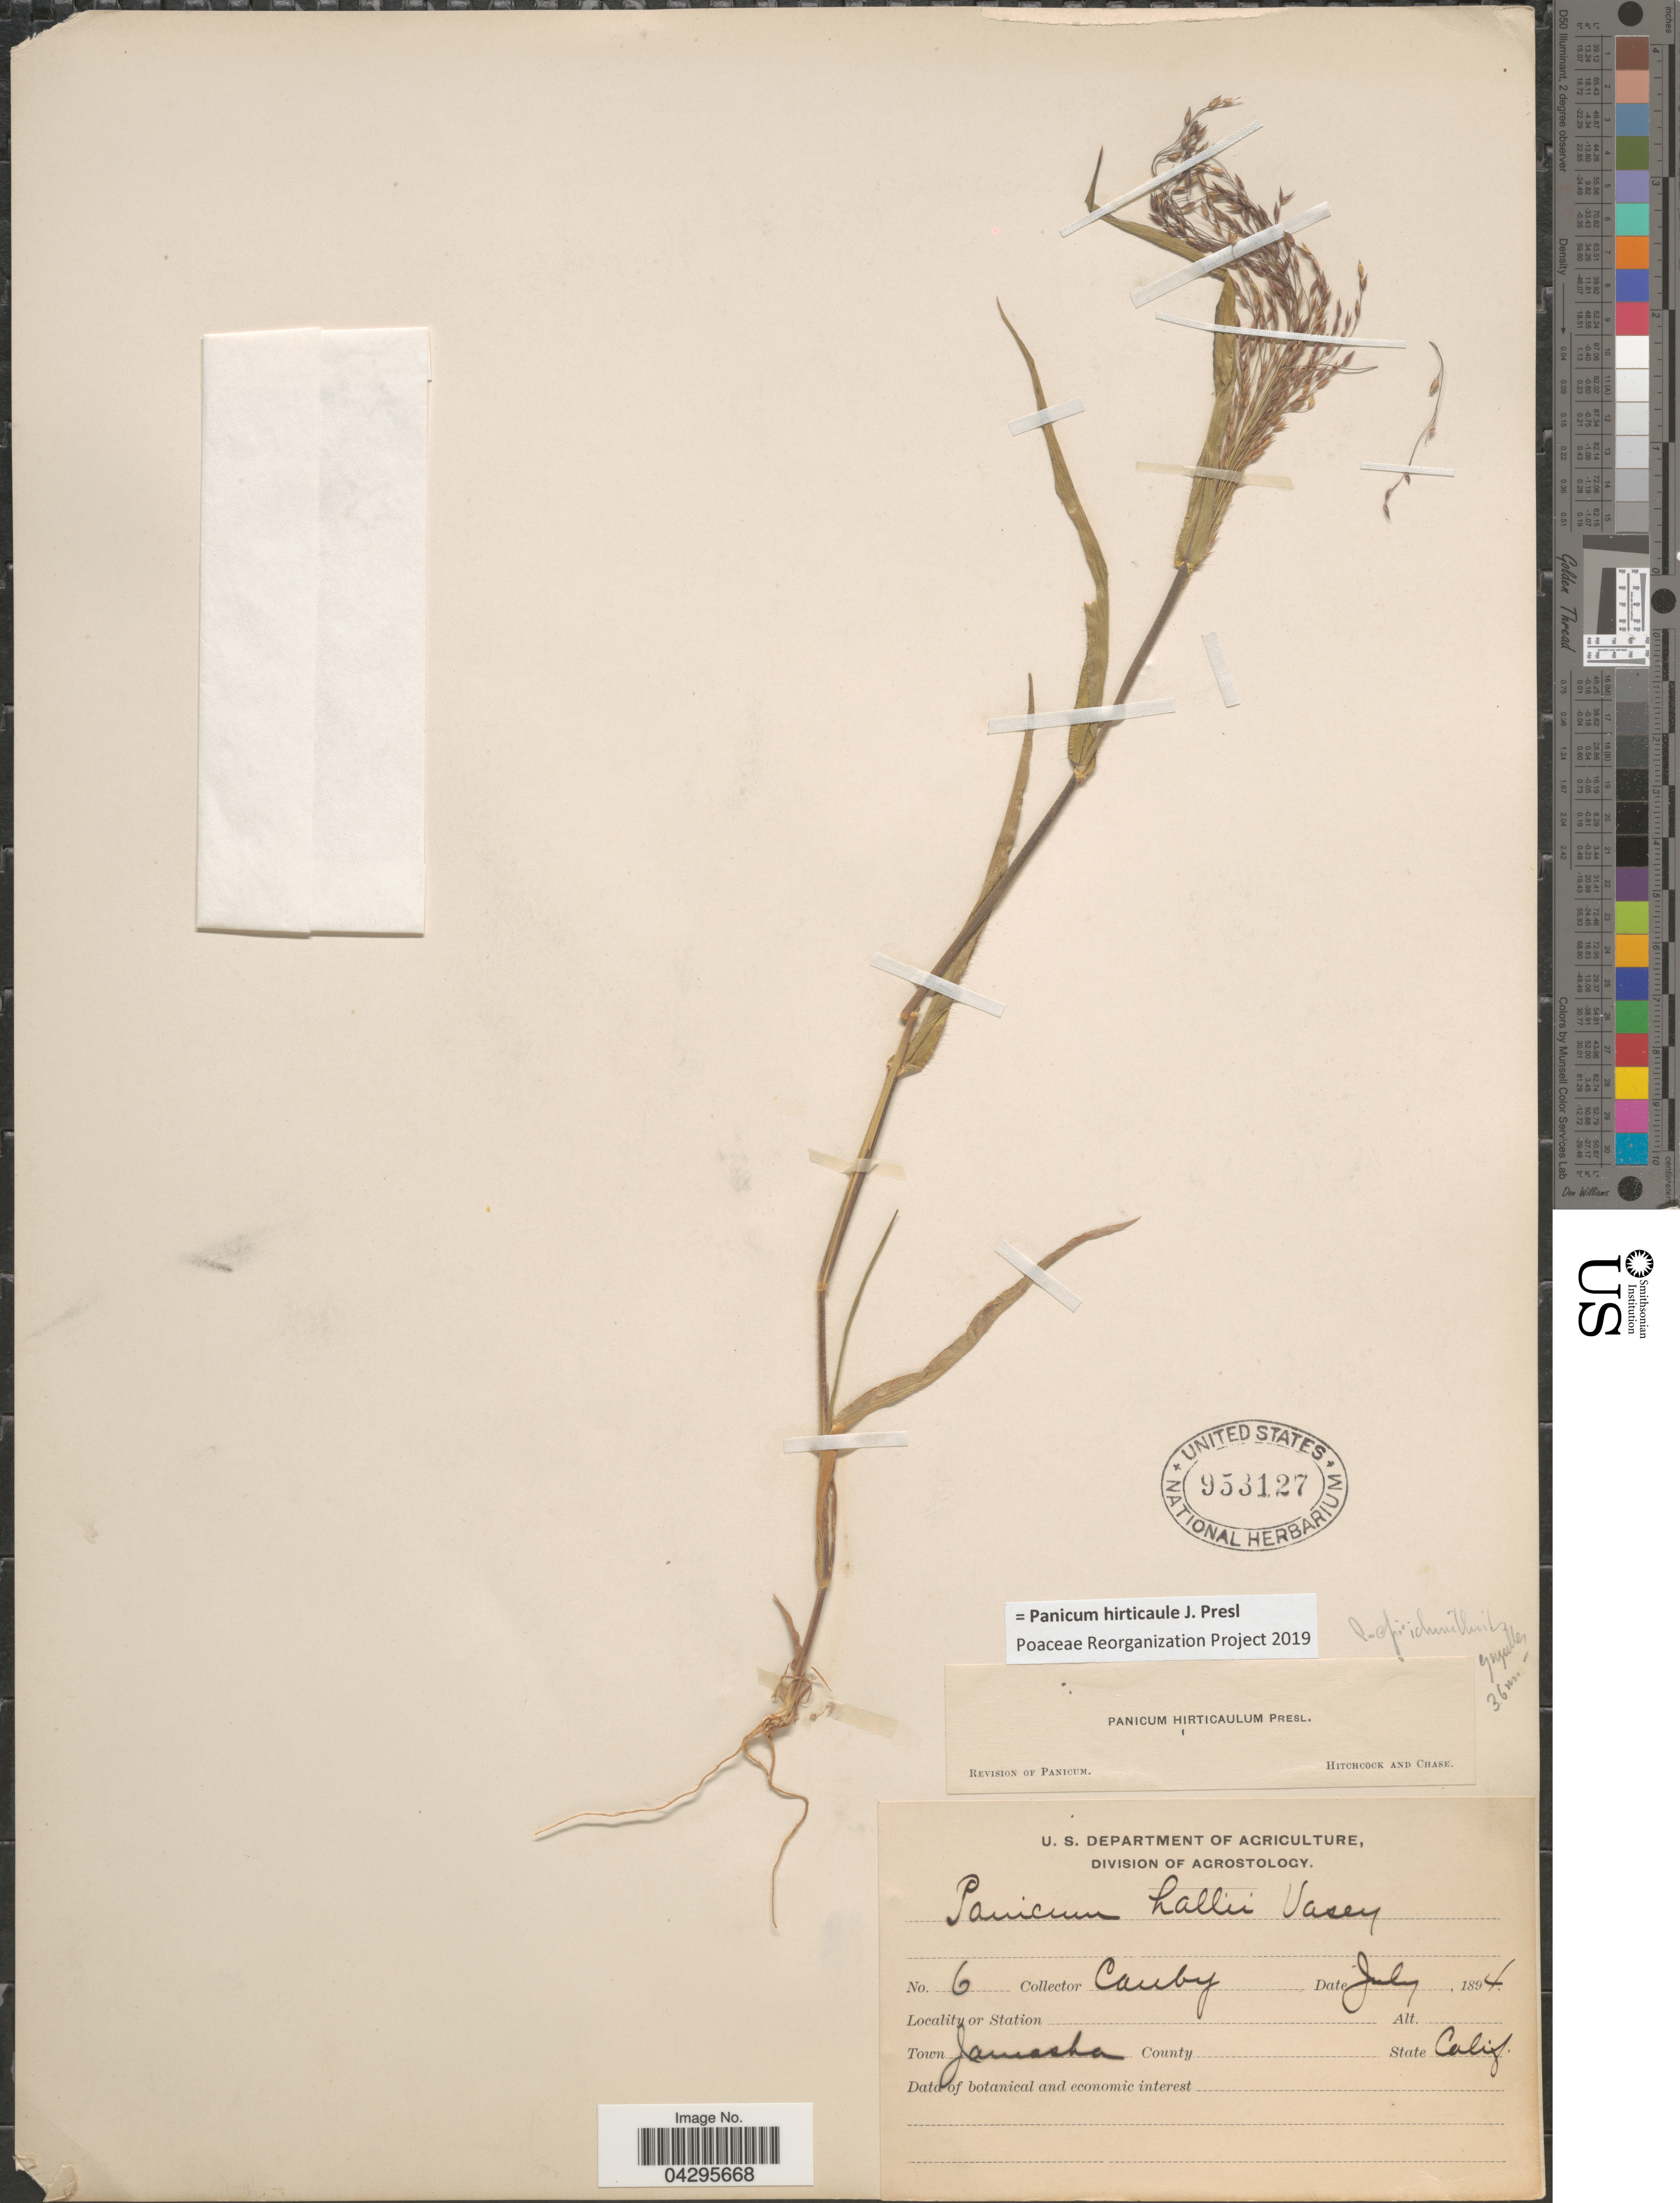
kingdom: Plantae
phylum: Tracheophyta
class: Liliopsida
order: Poales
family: Poaceae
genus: Panicum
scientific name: Panicum hirticaule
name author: J. Presl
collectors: Canby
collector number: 6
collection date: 1894-07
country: United States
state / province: California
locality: Town Jamasha.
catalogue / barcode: US 953127